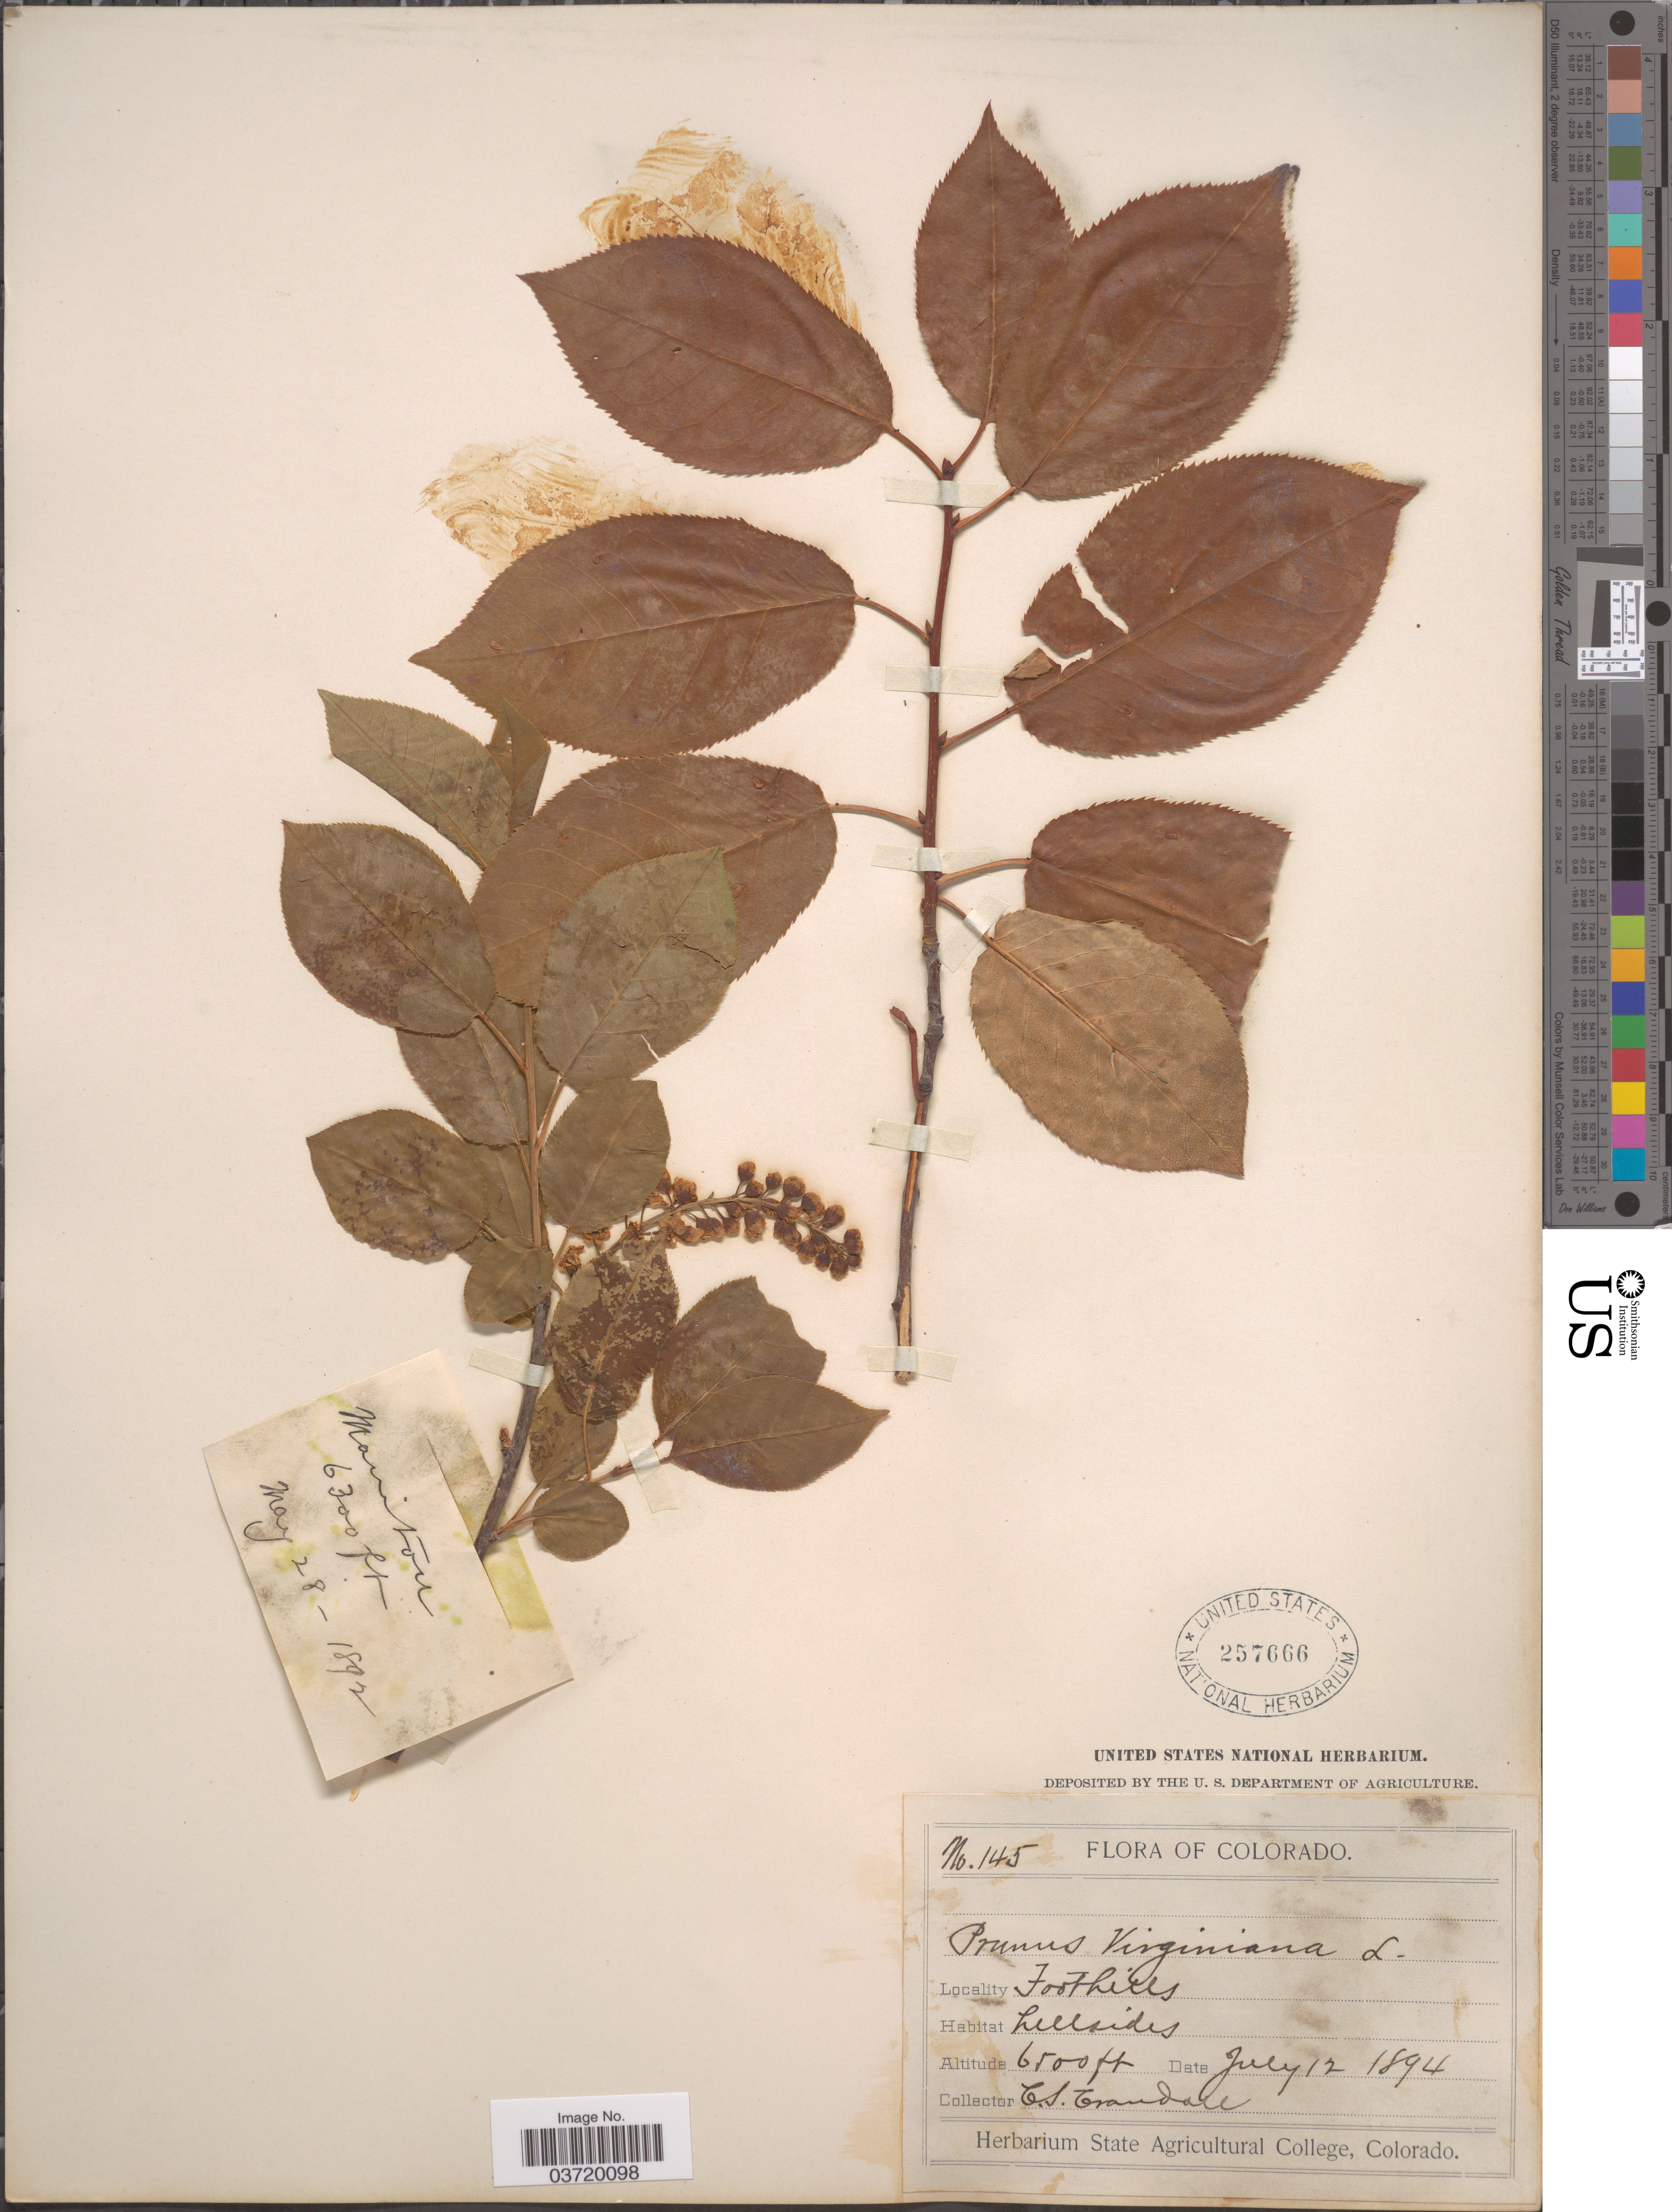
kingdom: Plantae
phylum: Tracheophyta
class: Magnoliopsida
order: Rosales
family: Rosaceae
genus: Prunus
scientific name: Prunus virginiana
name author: L.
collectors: C. Crandall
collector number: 145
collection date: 1894-07-12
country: United States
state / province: Colorado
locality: Foothills. Hillsides.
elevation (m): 1981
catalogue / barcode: US 257666